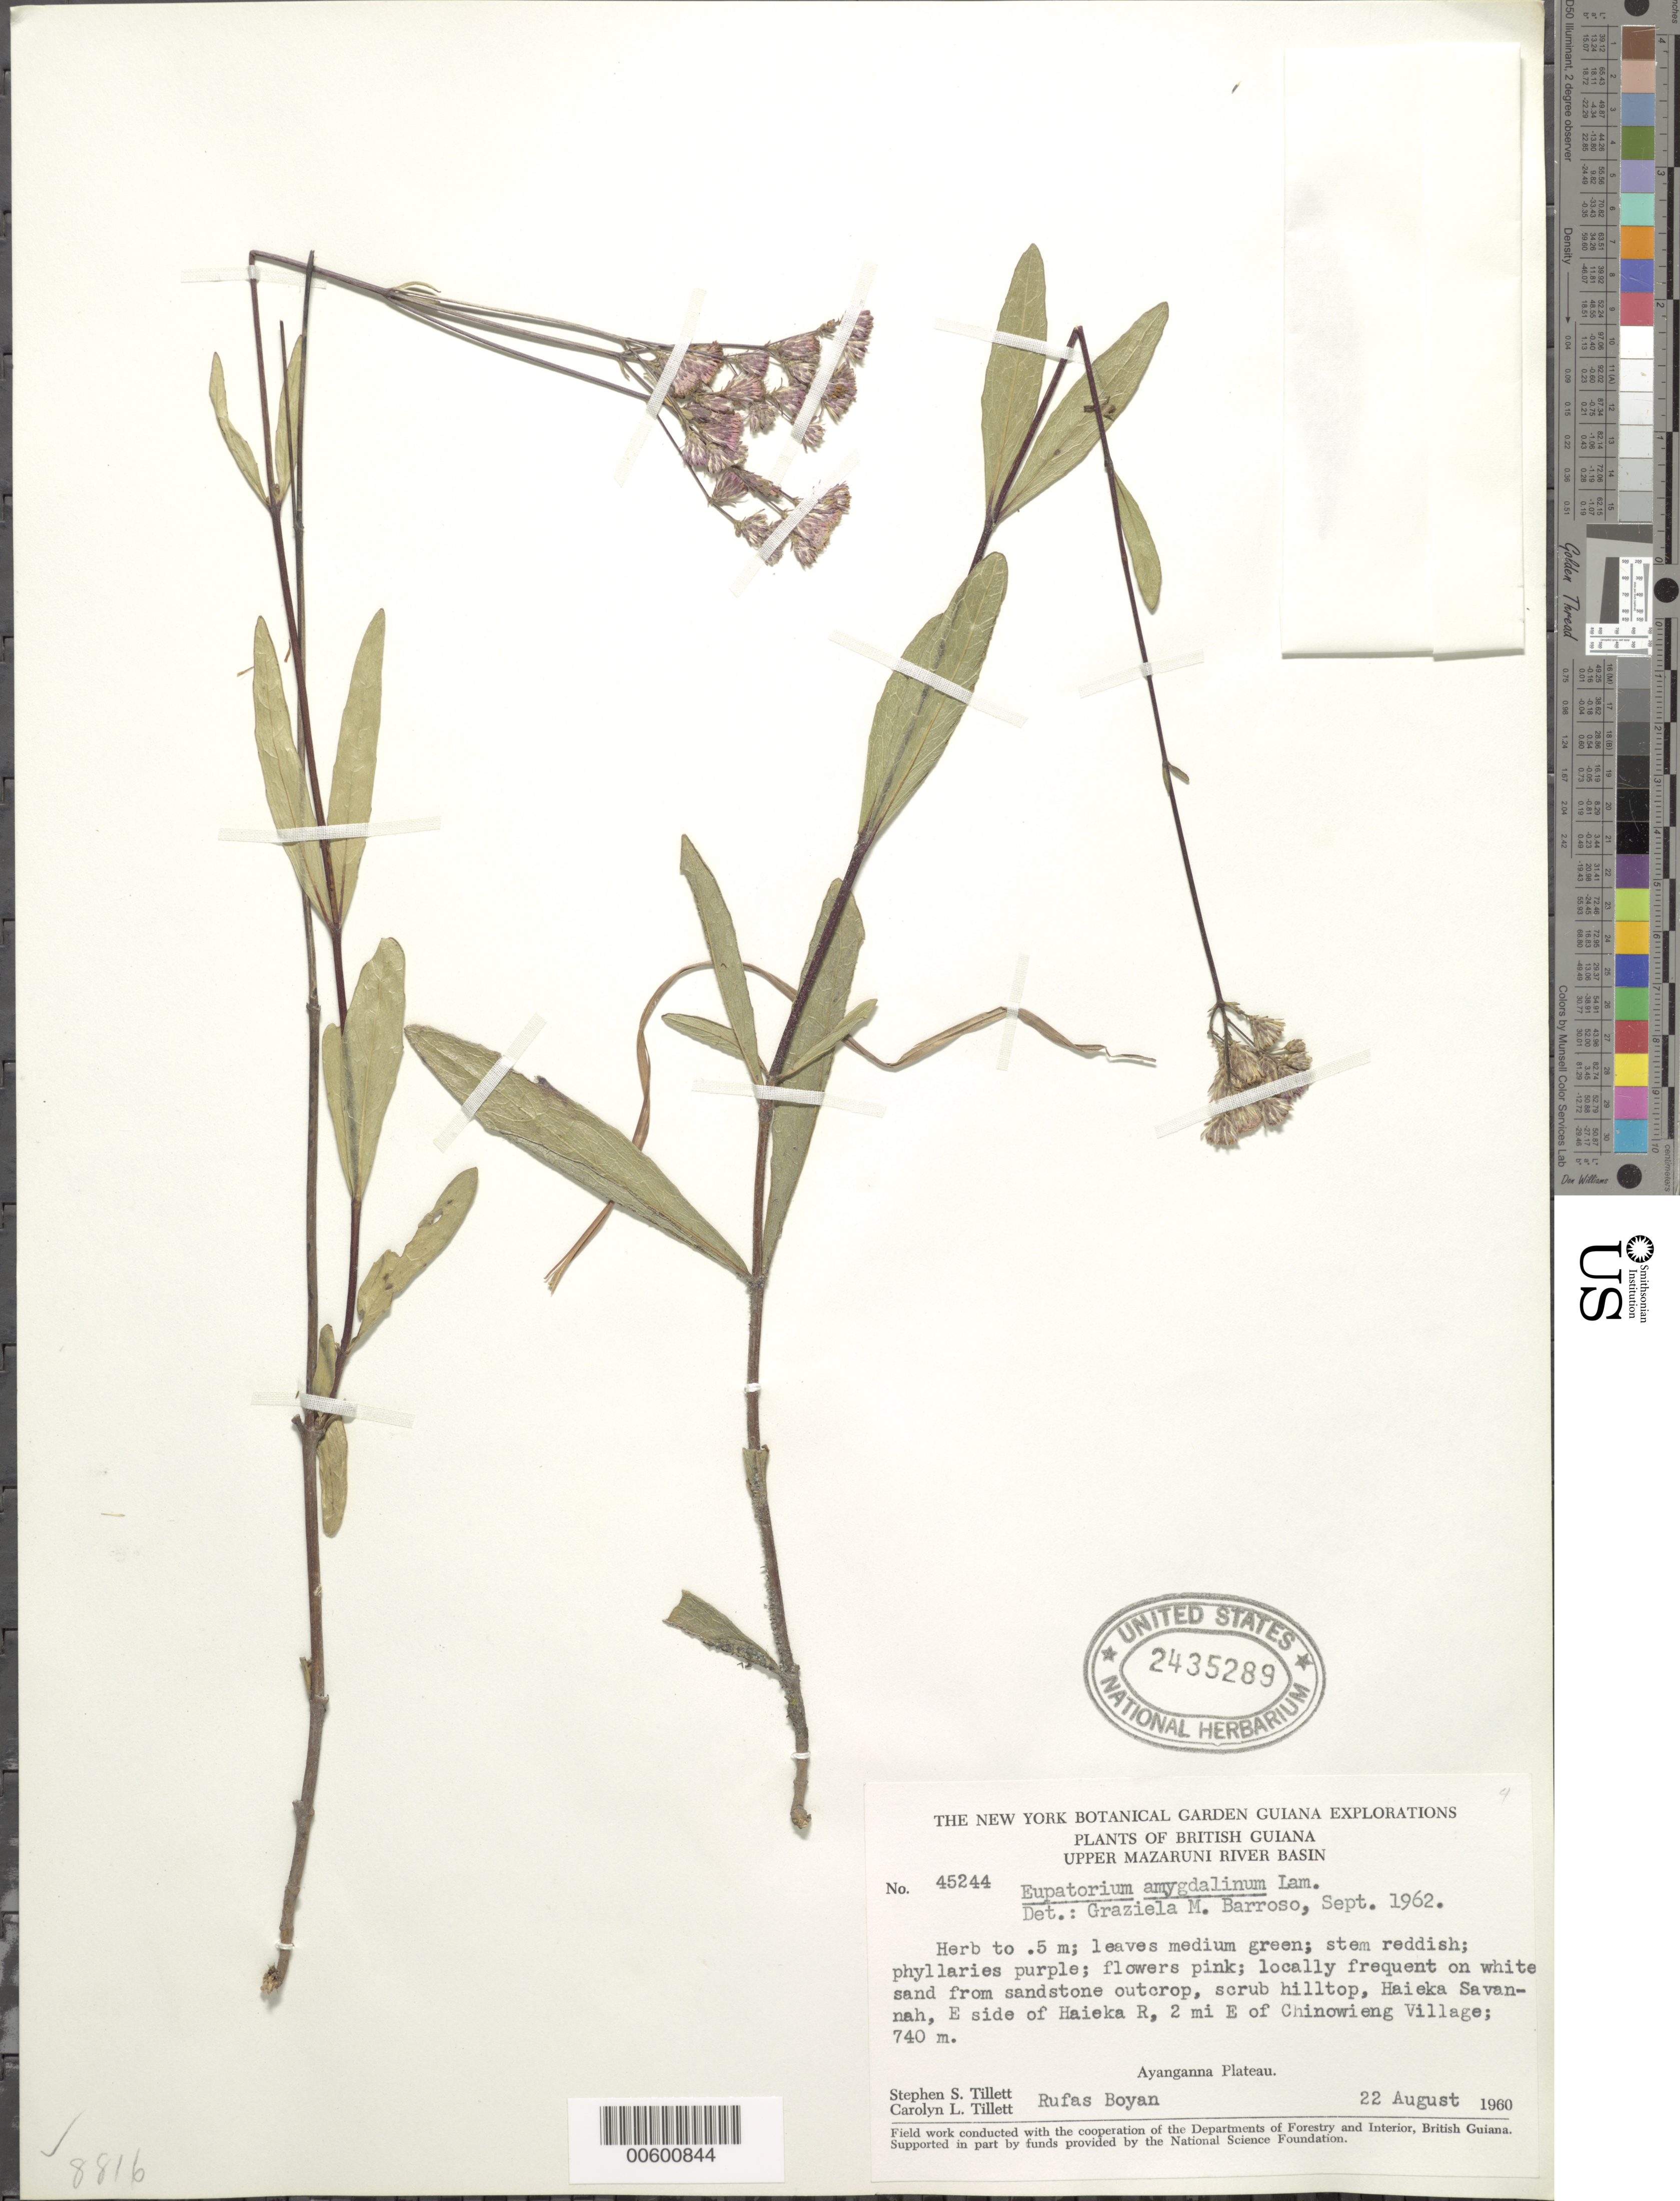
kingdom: Plantae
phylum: Tracheophyta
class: Magnoliopsida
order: Asterales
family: Asteraceae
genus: Ayapana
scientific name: Ayapana amygdalina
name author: (Lam.) R.M. King & H. Rob.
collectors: S. S. Tillett, C. L. Tillett & R. Boyan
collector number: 45244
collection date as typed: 22-Aug-60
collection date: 1960-08-22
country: Guyana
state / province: Cuyuni-Mazaruni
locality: Haieka Savanna, E side of Haieka R., 2 mi. E of Chinowieng Village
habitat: White sand from sandstone outcrop, scrub hilltop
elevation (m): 740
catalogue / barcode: US 2435289